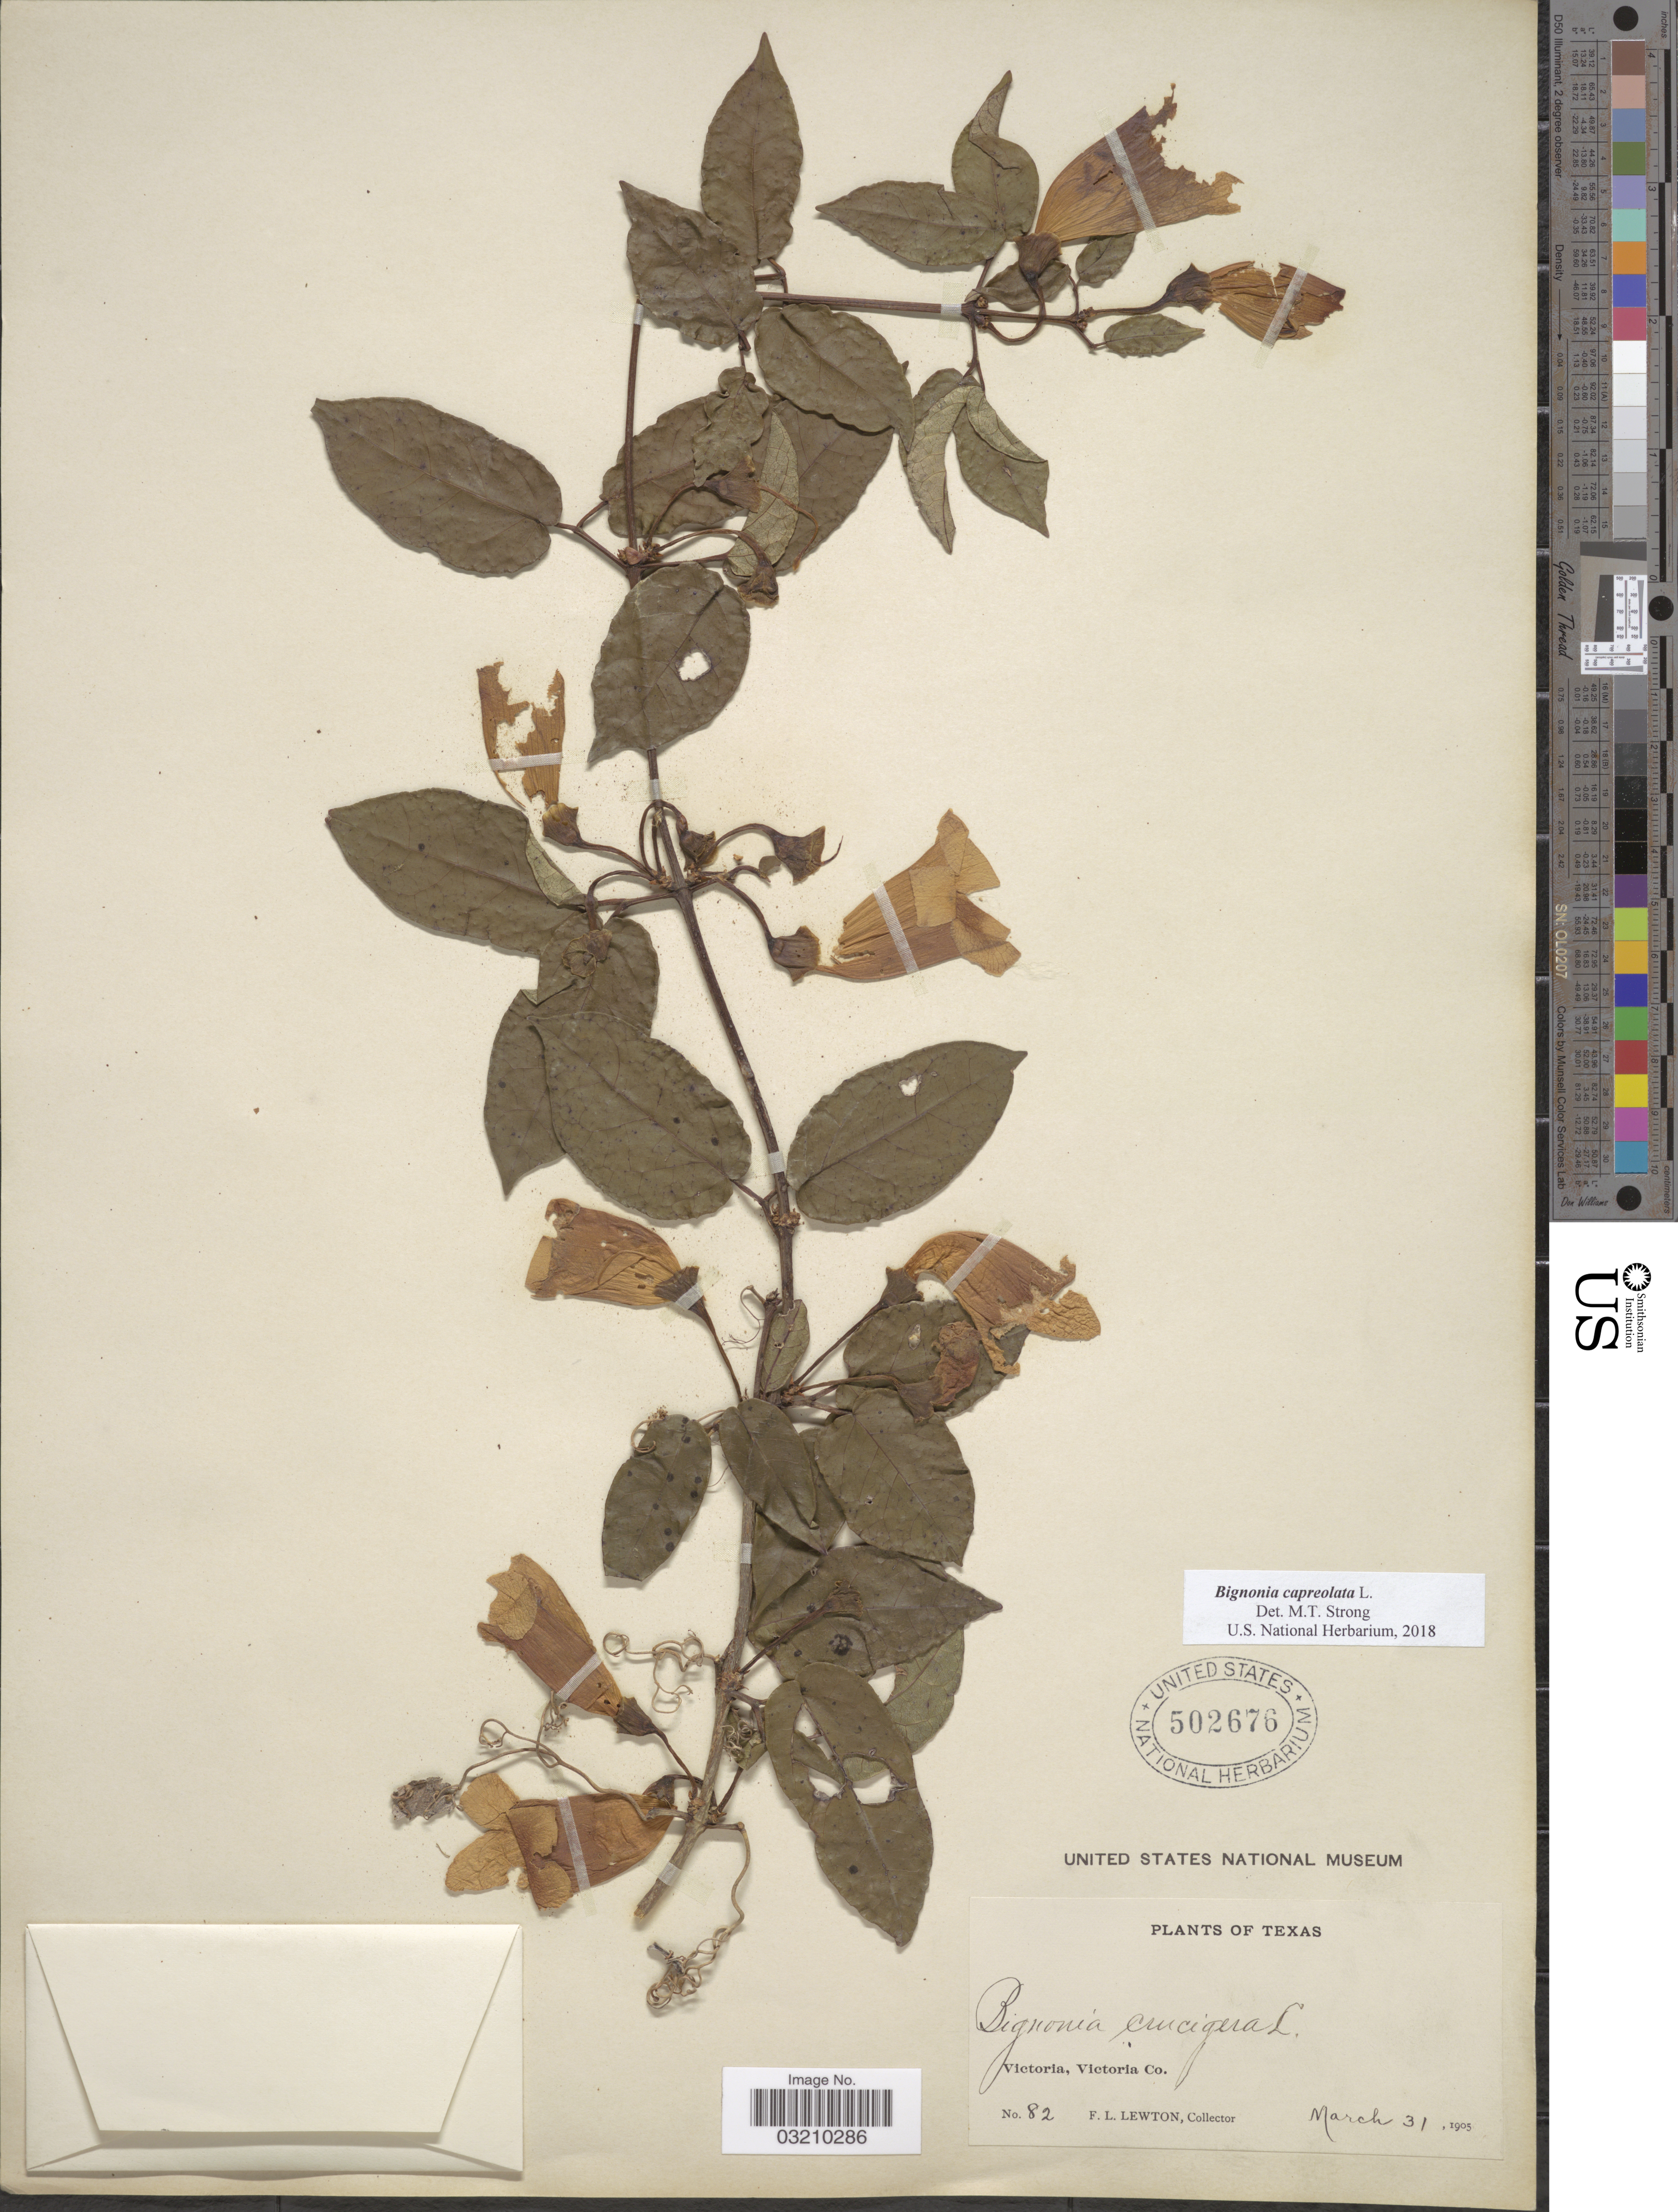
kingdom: Plantae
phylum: Tracheophyta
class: Magnoliopsida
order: Lamiales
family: Bignoniaceae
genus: Bignonia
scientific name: Bignonia capreolata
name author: L.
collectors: F. L. Lewton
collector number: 82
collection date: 1905-03-31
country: United States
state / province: Texas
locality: Victoria, Victoria Co.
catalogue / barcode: US 502676